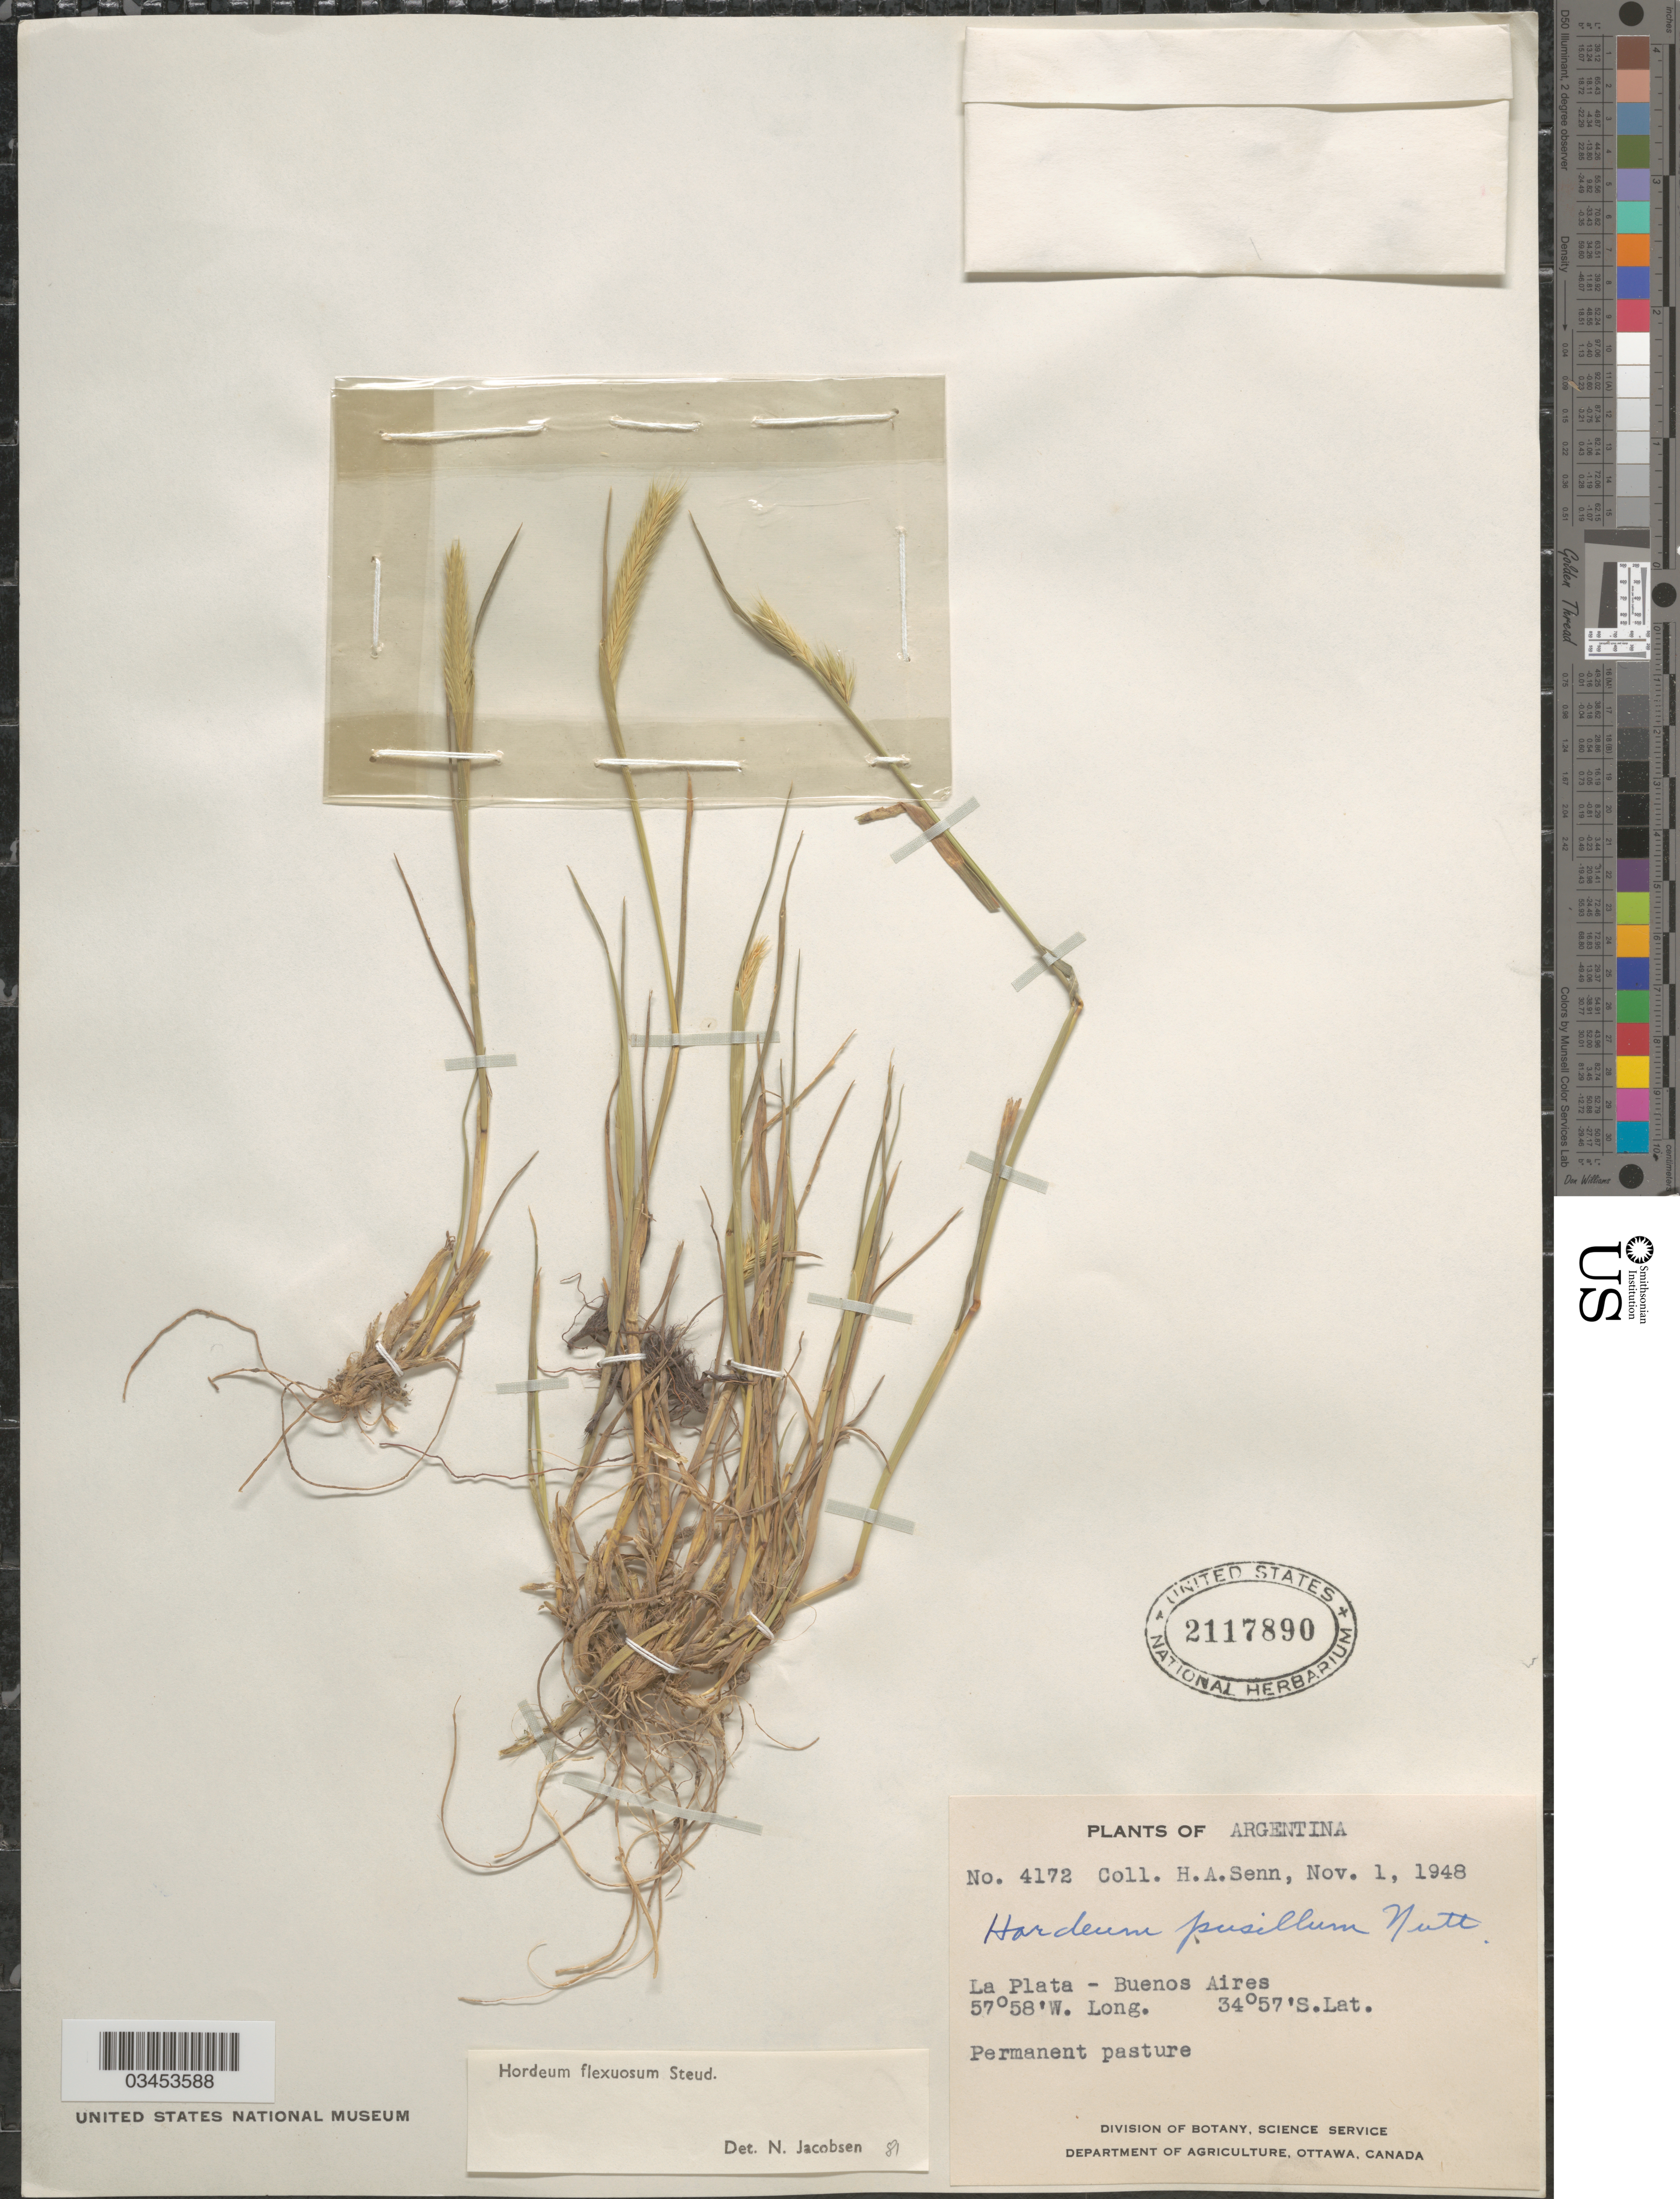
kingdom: Plantae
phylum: Tracheophyta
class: Liliopsida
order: Poales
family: Poaceae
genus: Hordeum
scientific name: Hordeum flexuosum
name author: Nees ex Steud.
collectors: H. Senn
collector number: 4172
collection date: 1948-11-01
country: Argentina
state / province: Buenos Aires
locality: La Plata.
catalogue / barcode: US 2117890